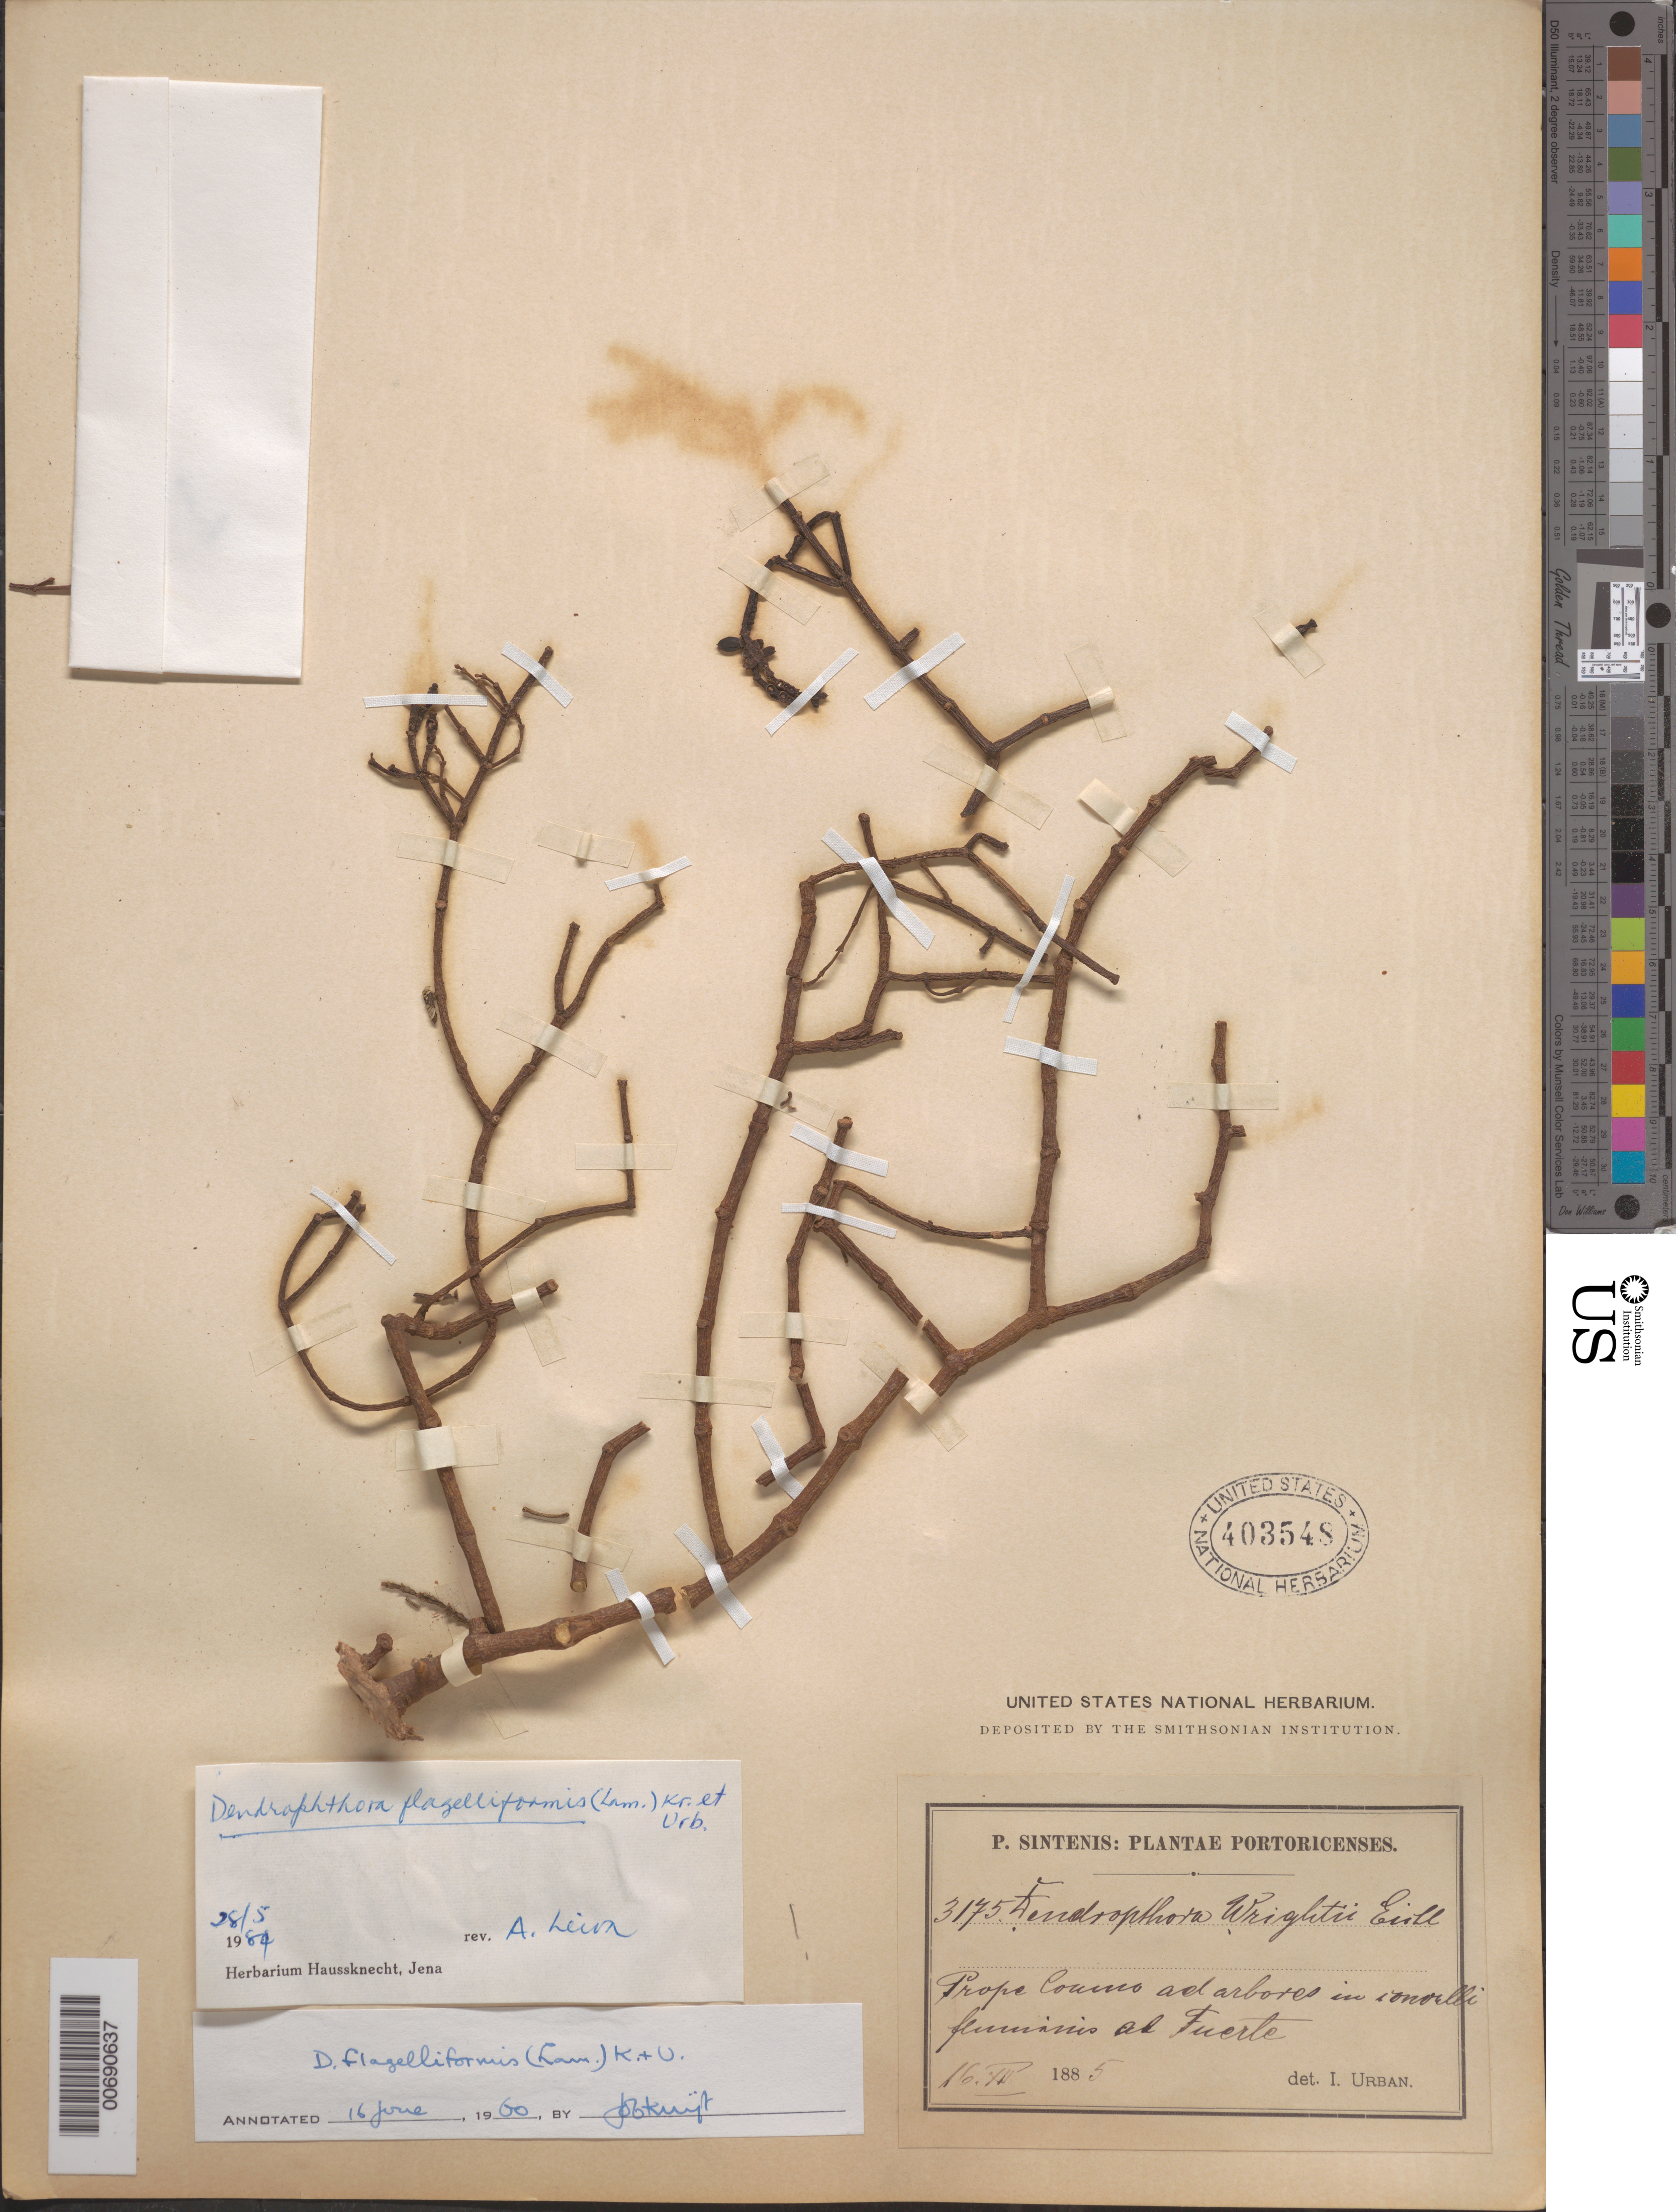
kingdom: Plantae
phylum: Tracheophyta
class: Magnoliopsida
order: Santalales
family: Viscaceae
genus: Dendrophthora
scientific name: Dendrophthora flagelliformis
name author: (Lam.) Krug & Urb.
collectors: P. Sintenis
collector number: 3175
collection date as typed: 16 Dec 1885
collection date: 1885-12-16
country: Puerto Rico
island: Greater Antilles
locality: Prope Coamo ad arbores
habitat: in ionorlli fluminis ad Furete.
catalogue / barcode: US 403548